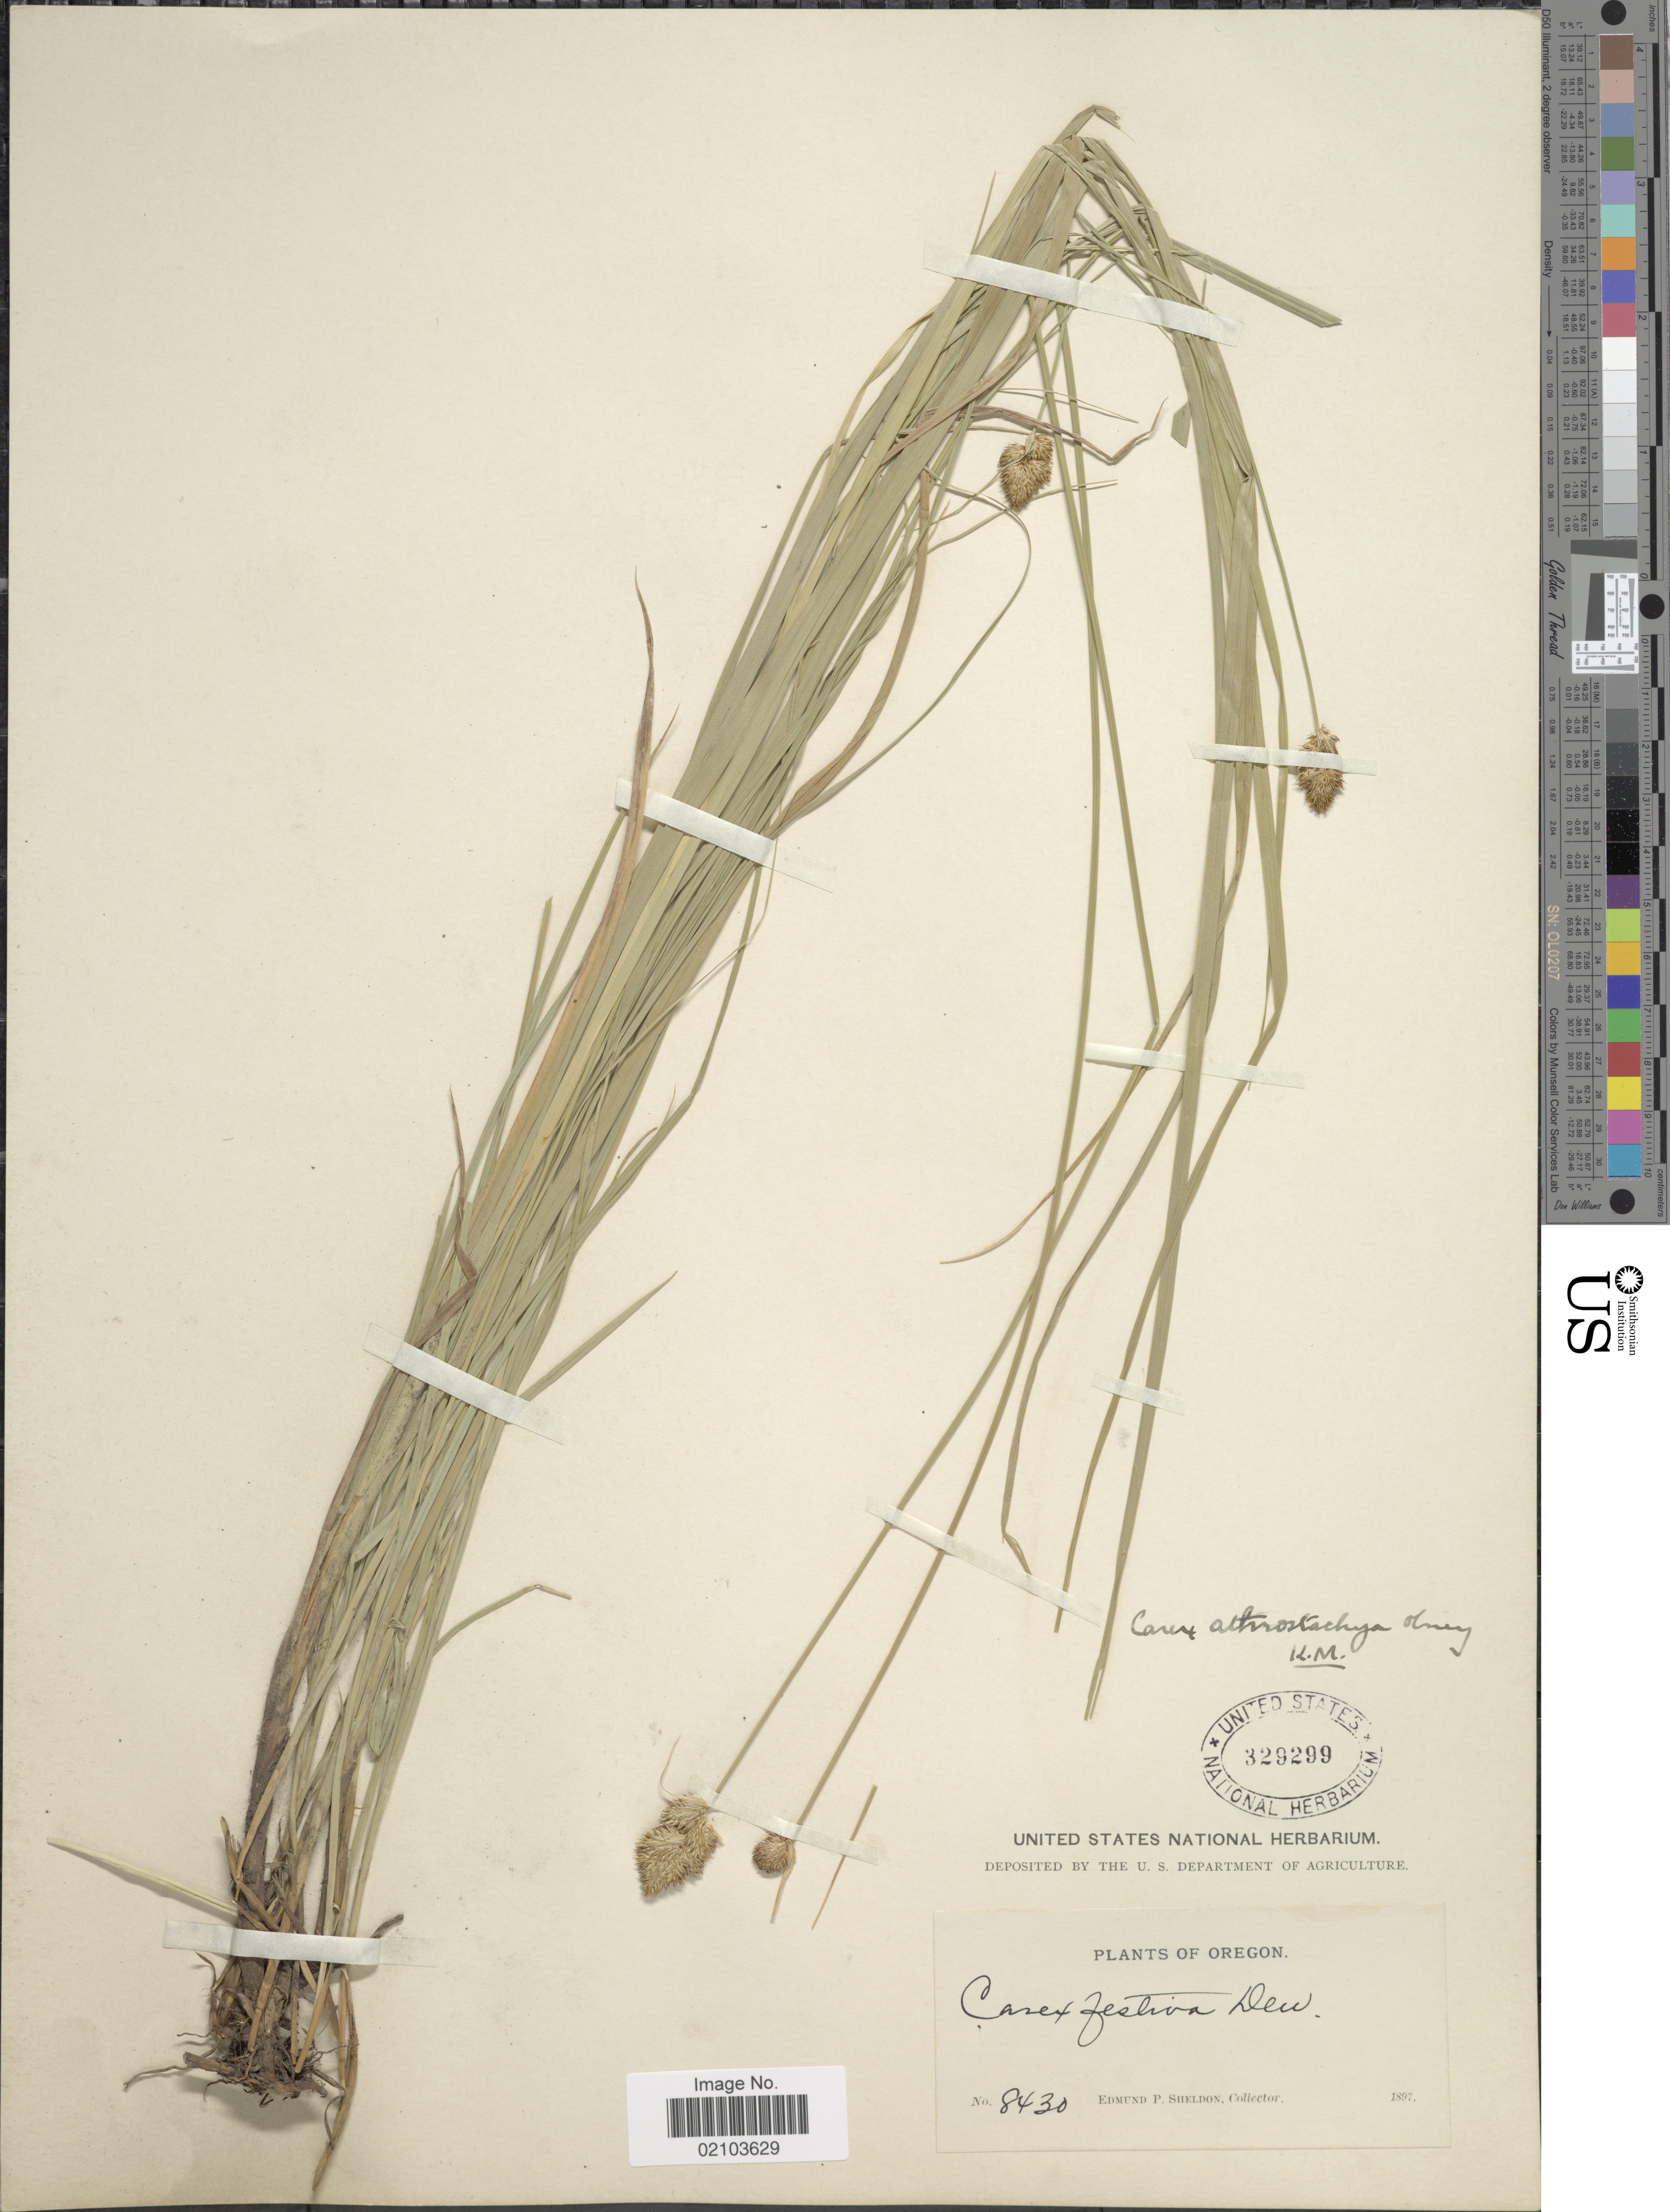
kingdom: Plantae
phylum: Tracheophyta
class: Liliopsida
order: Poales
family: Cyperaceae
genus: Carex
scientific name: Carex athrostachya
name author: Olney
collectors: E. P. Sheldon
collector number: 8430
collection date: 1897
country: United States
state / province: Oregon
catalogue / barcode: US 329299